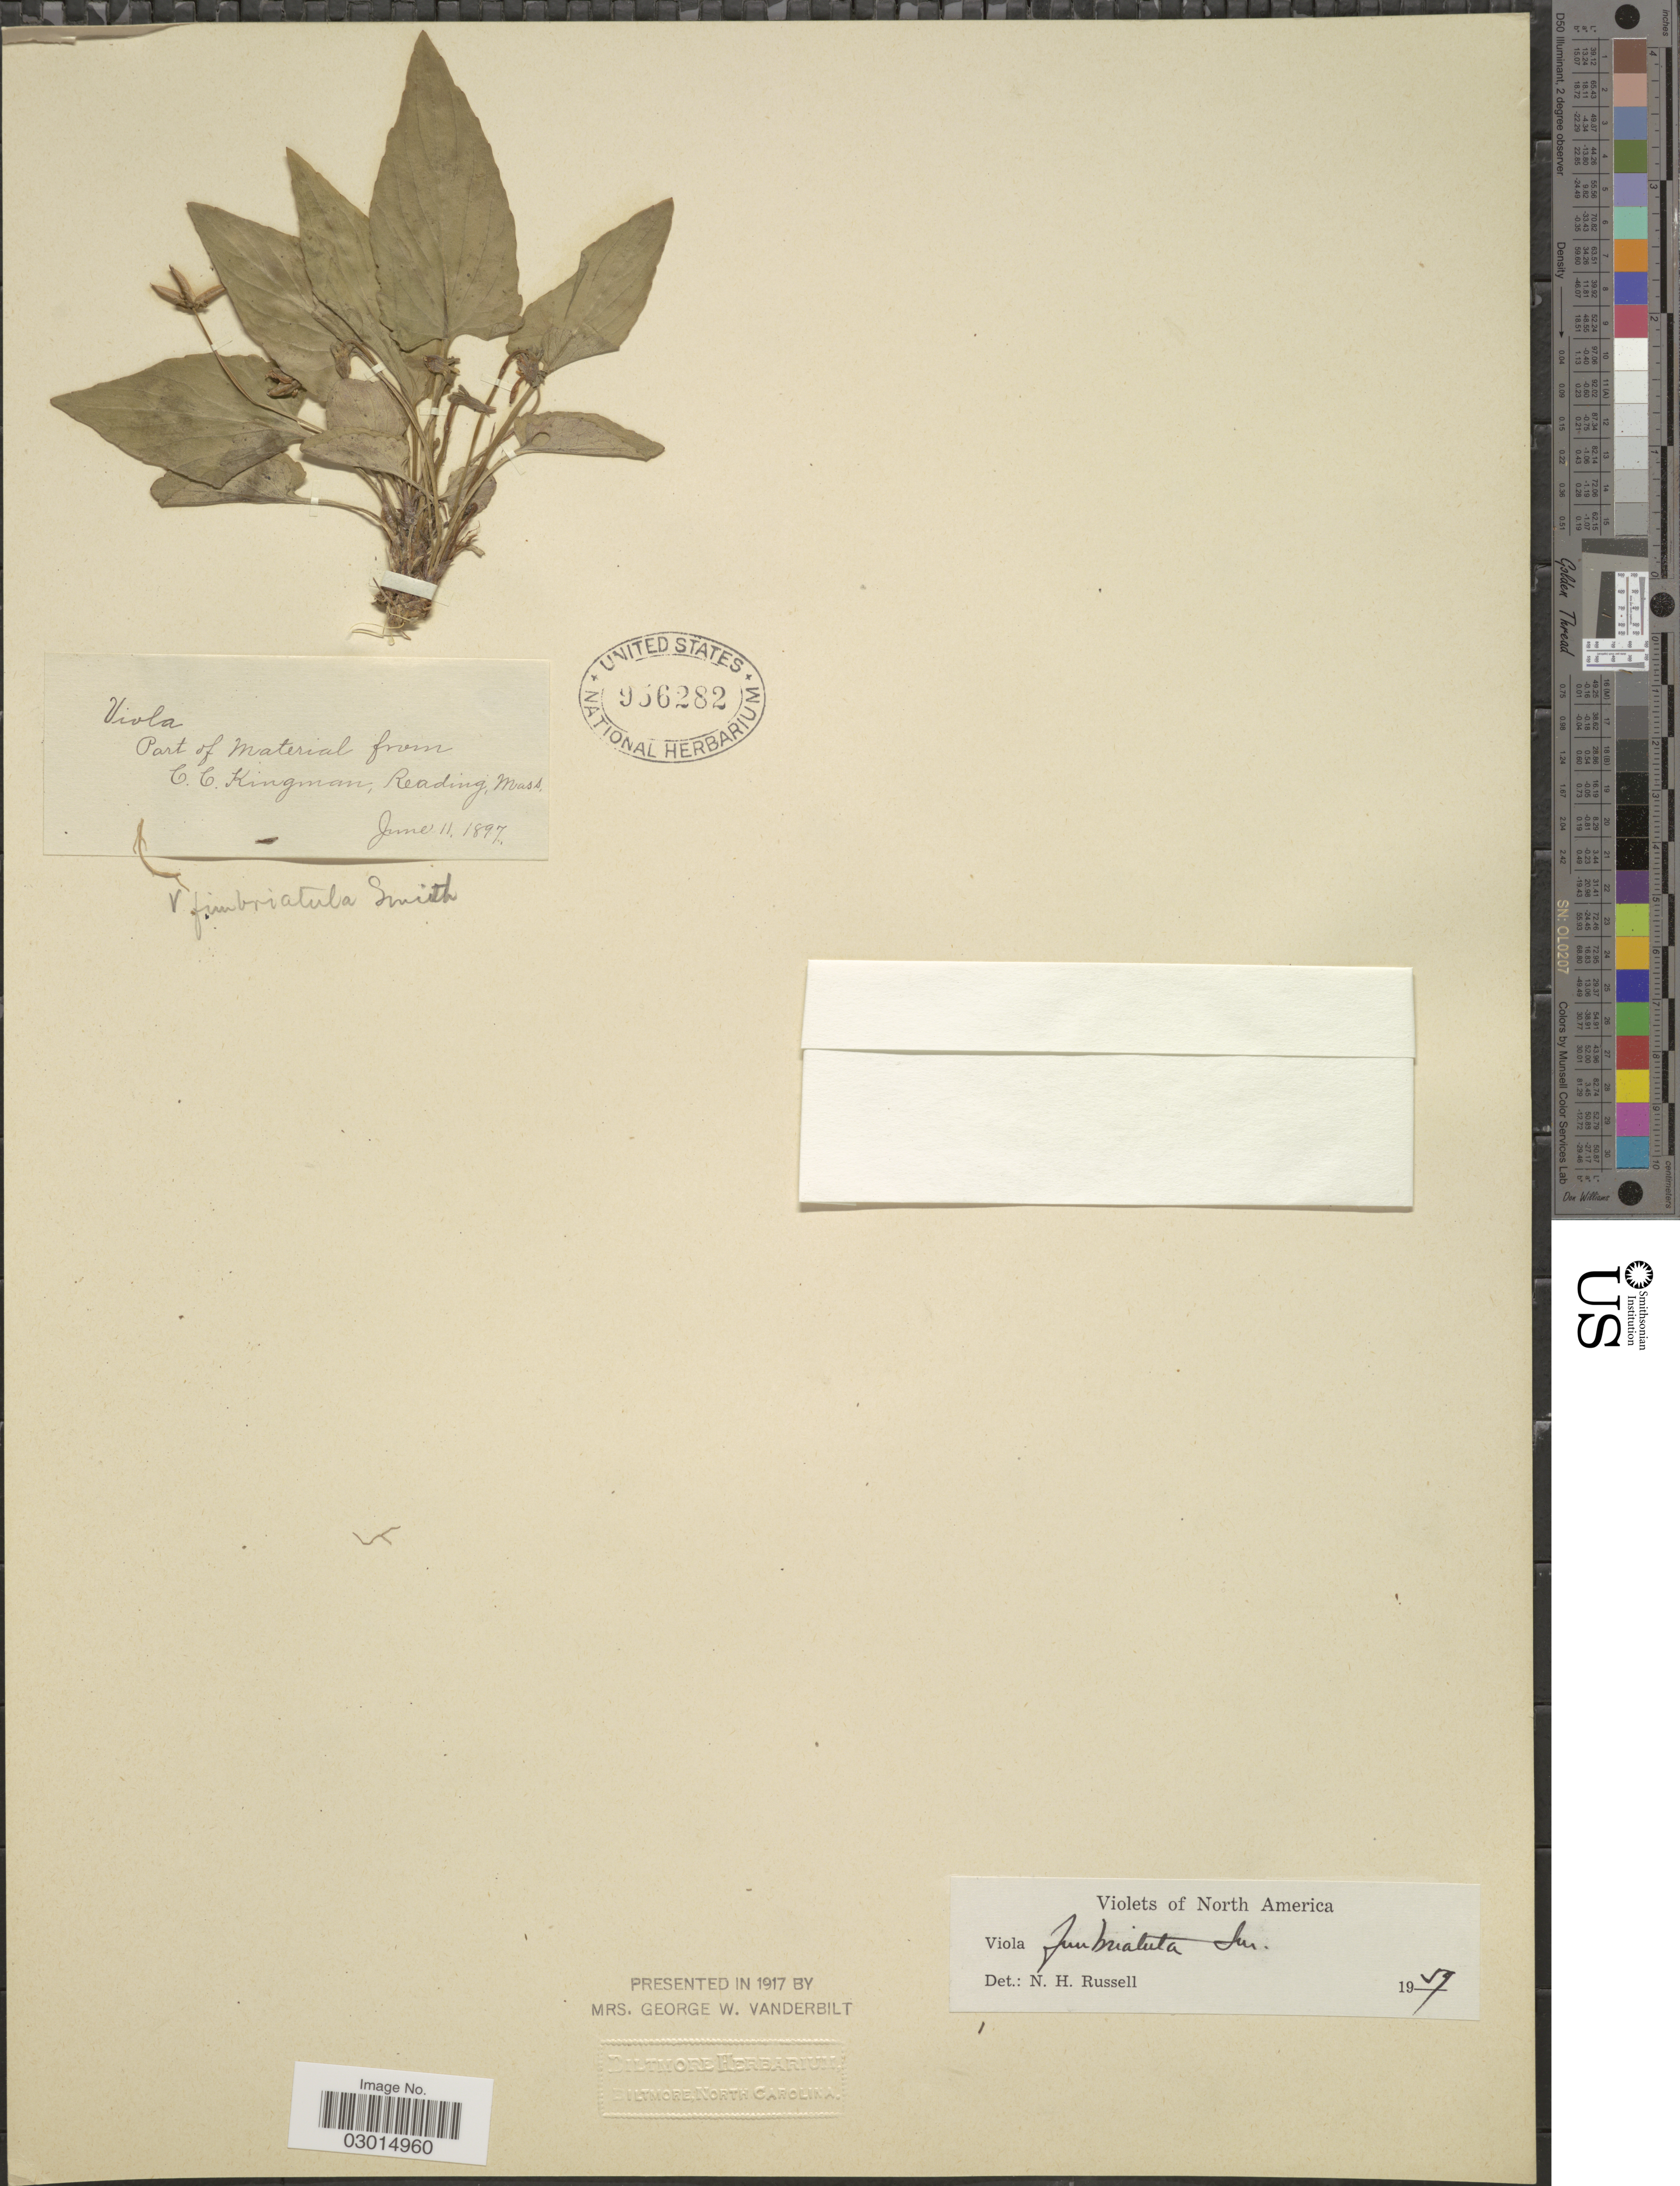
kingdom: Plantae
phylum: Tracheophyta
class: Magnoliopsida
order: Malpighiales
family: Violaceae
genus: Viola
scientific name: Viola fimbriatula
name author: Small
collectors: C. Kingman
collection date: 1897-06-11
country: United States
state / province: Massachusetts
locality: Reading, Mass.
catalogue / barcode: US 956282